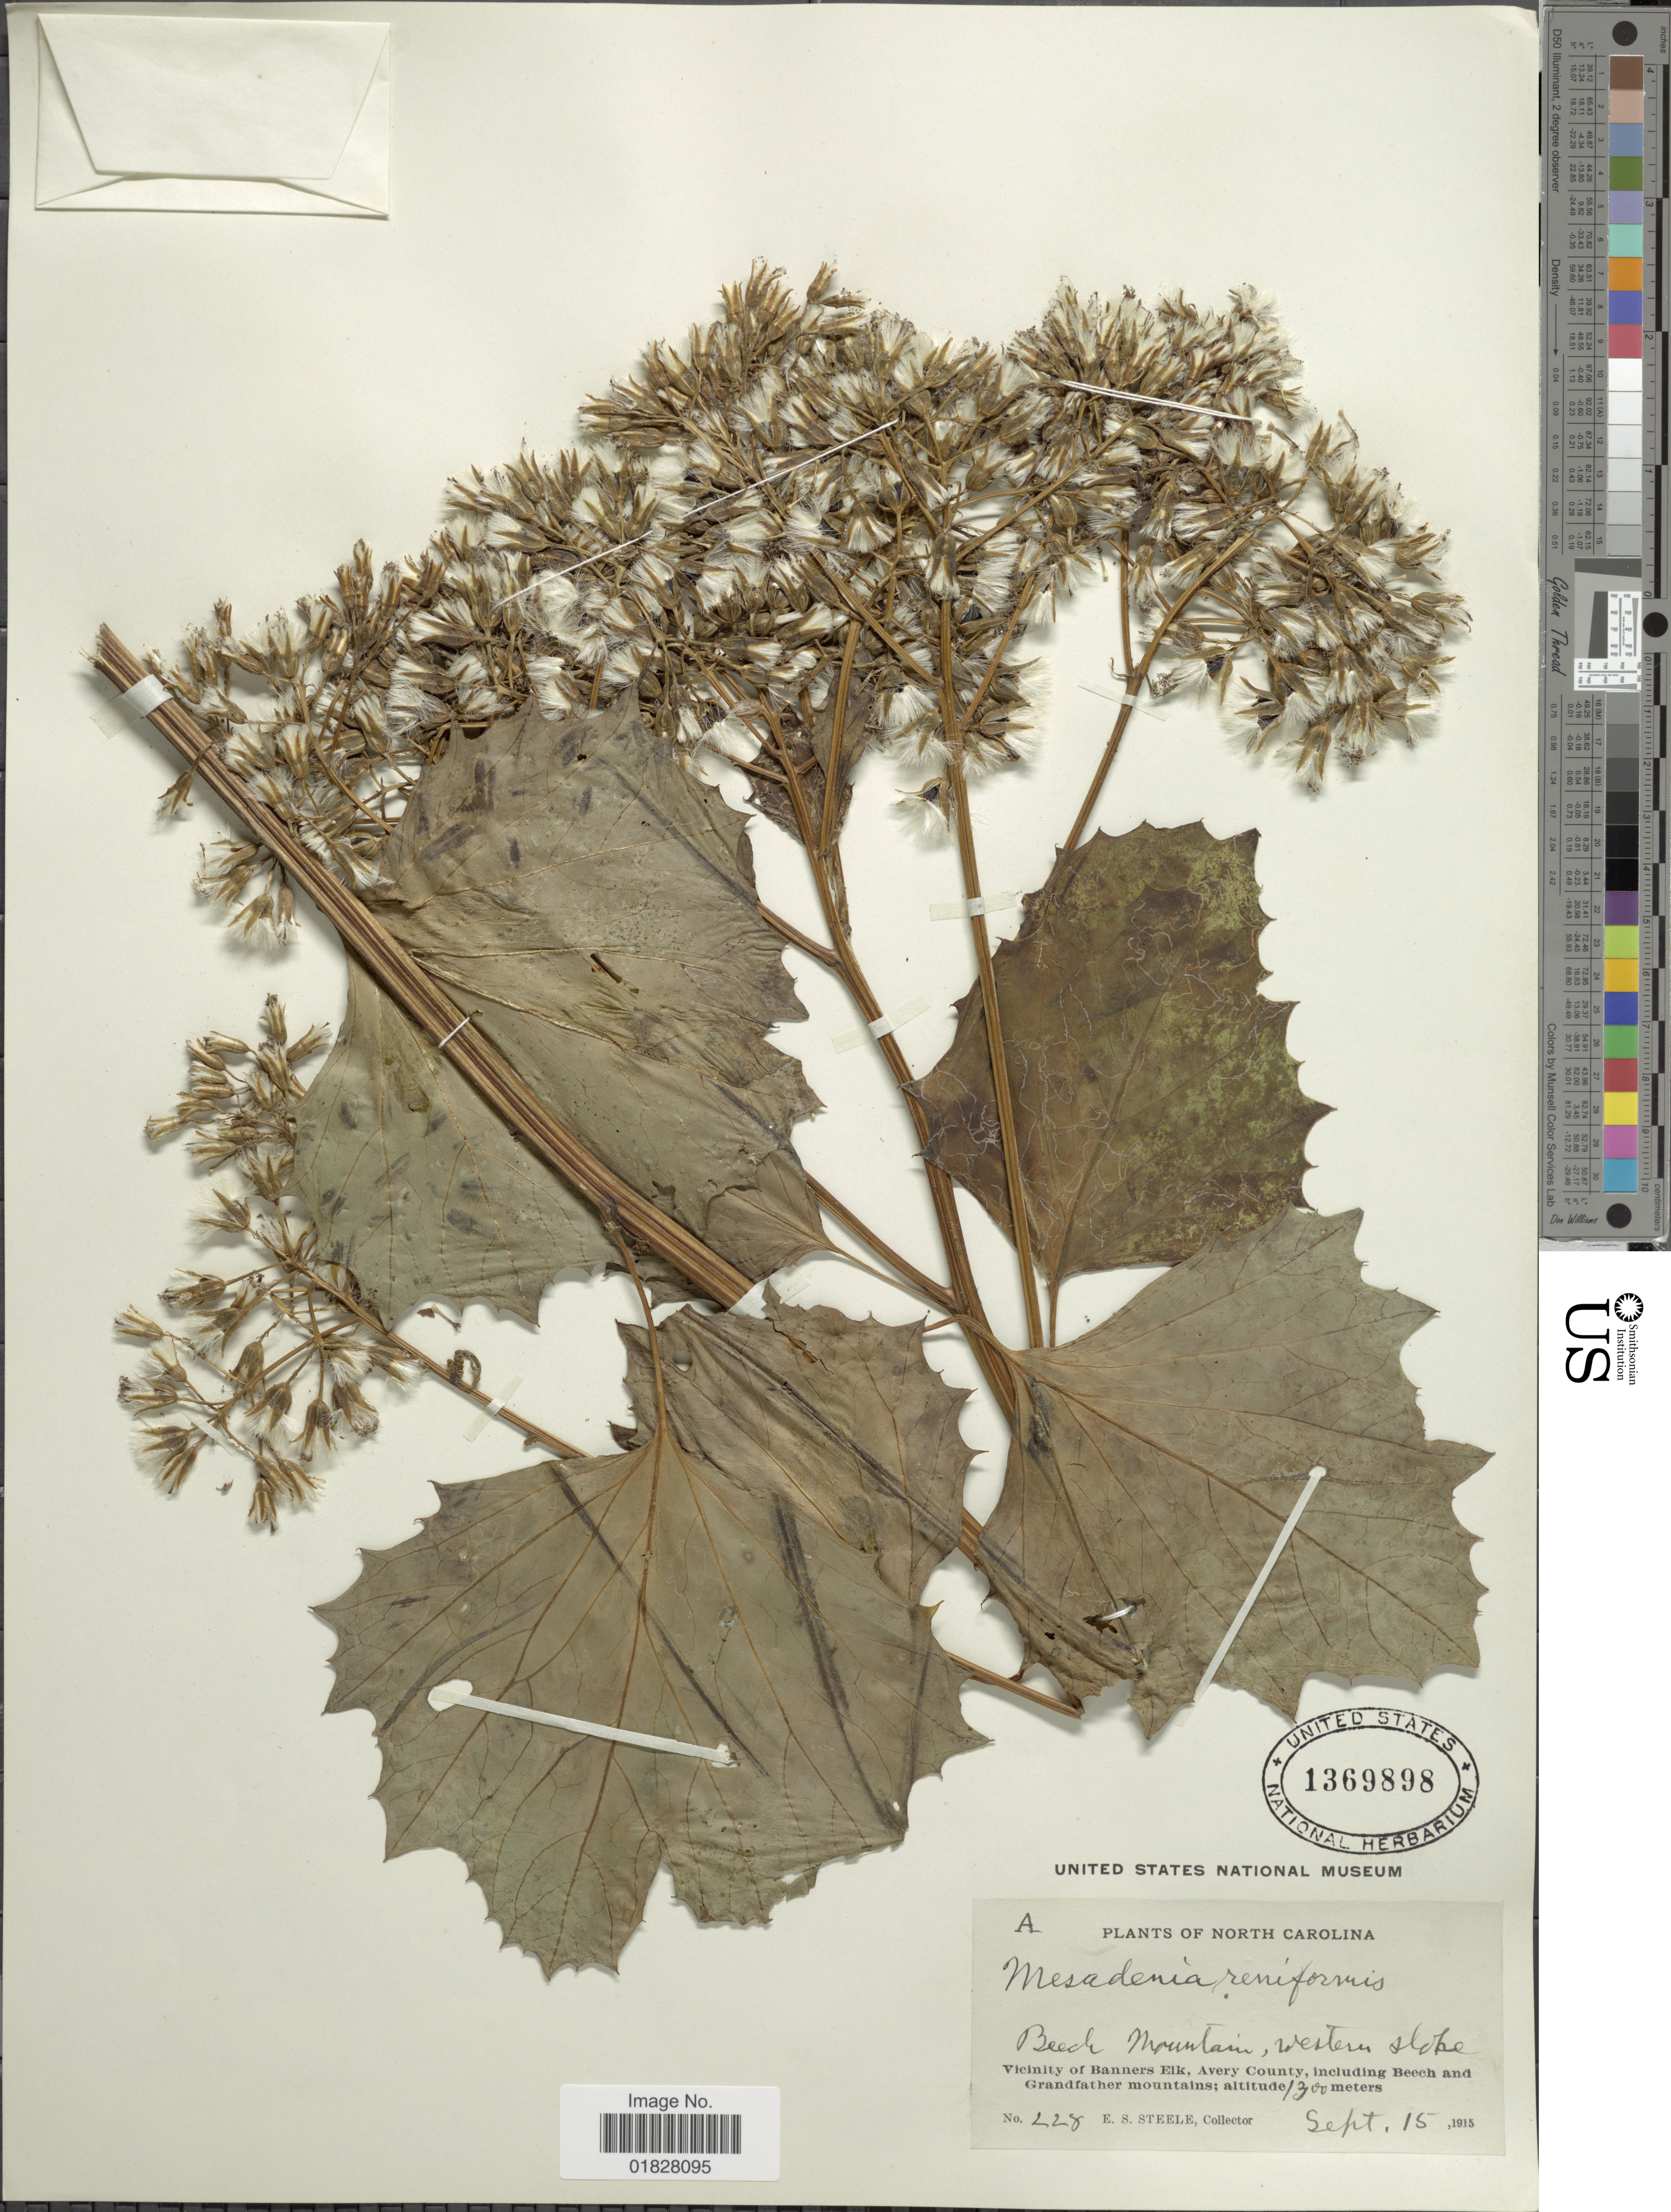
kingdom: Plantae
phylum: Tracheophyta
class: Magnoliopsida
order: Asterales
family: Asteraceae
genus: Arnoglossum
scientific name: Arnoglossum reniforme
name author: (Hook.) H. Rob.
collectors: E. Steele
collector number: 228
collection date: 1915-09-15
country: United States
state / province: North Carolina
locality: Beech Mountain, western slope. Vicinity of Banners Elk, Avery County, including Beech and Grandfather mountains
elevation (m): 1300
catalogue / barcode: US 1369898